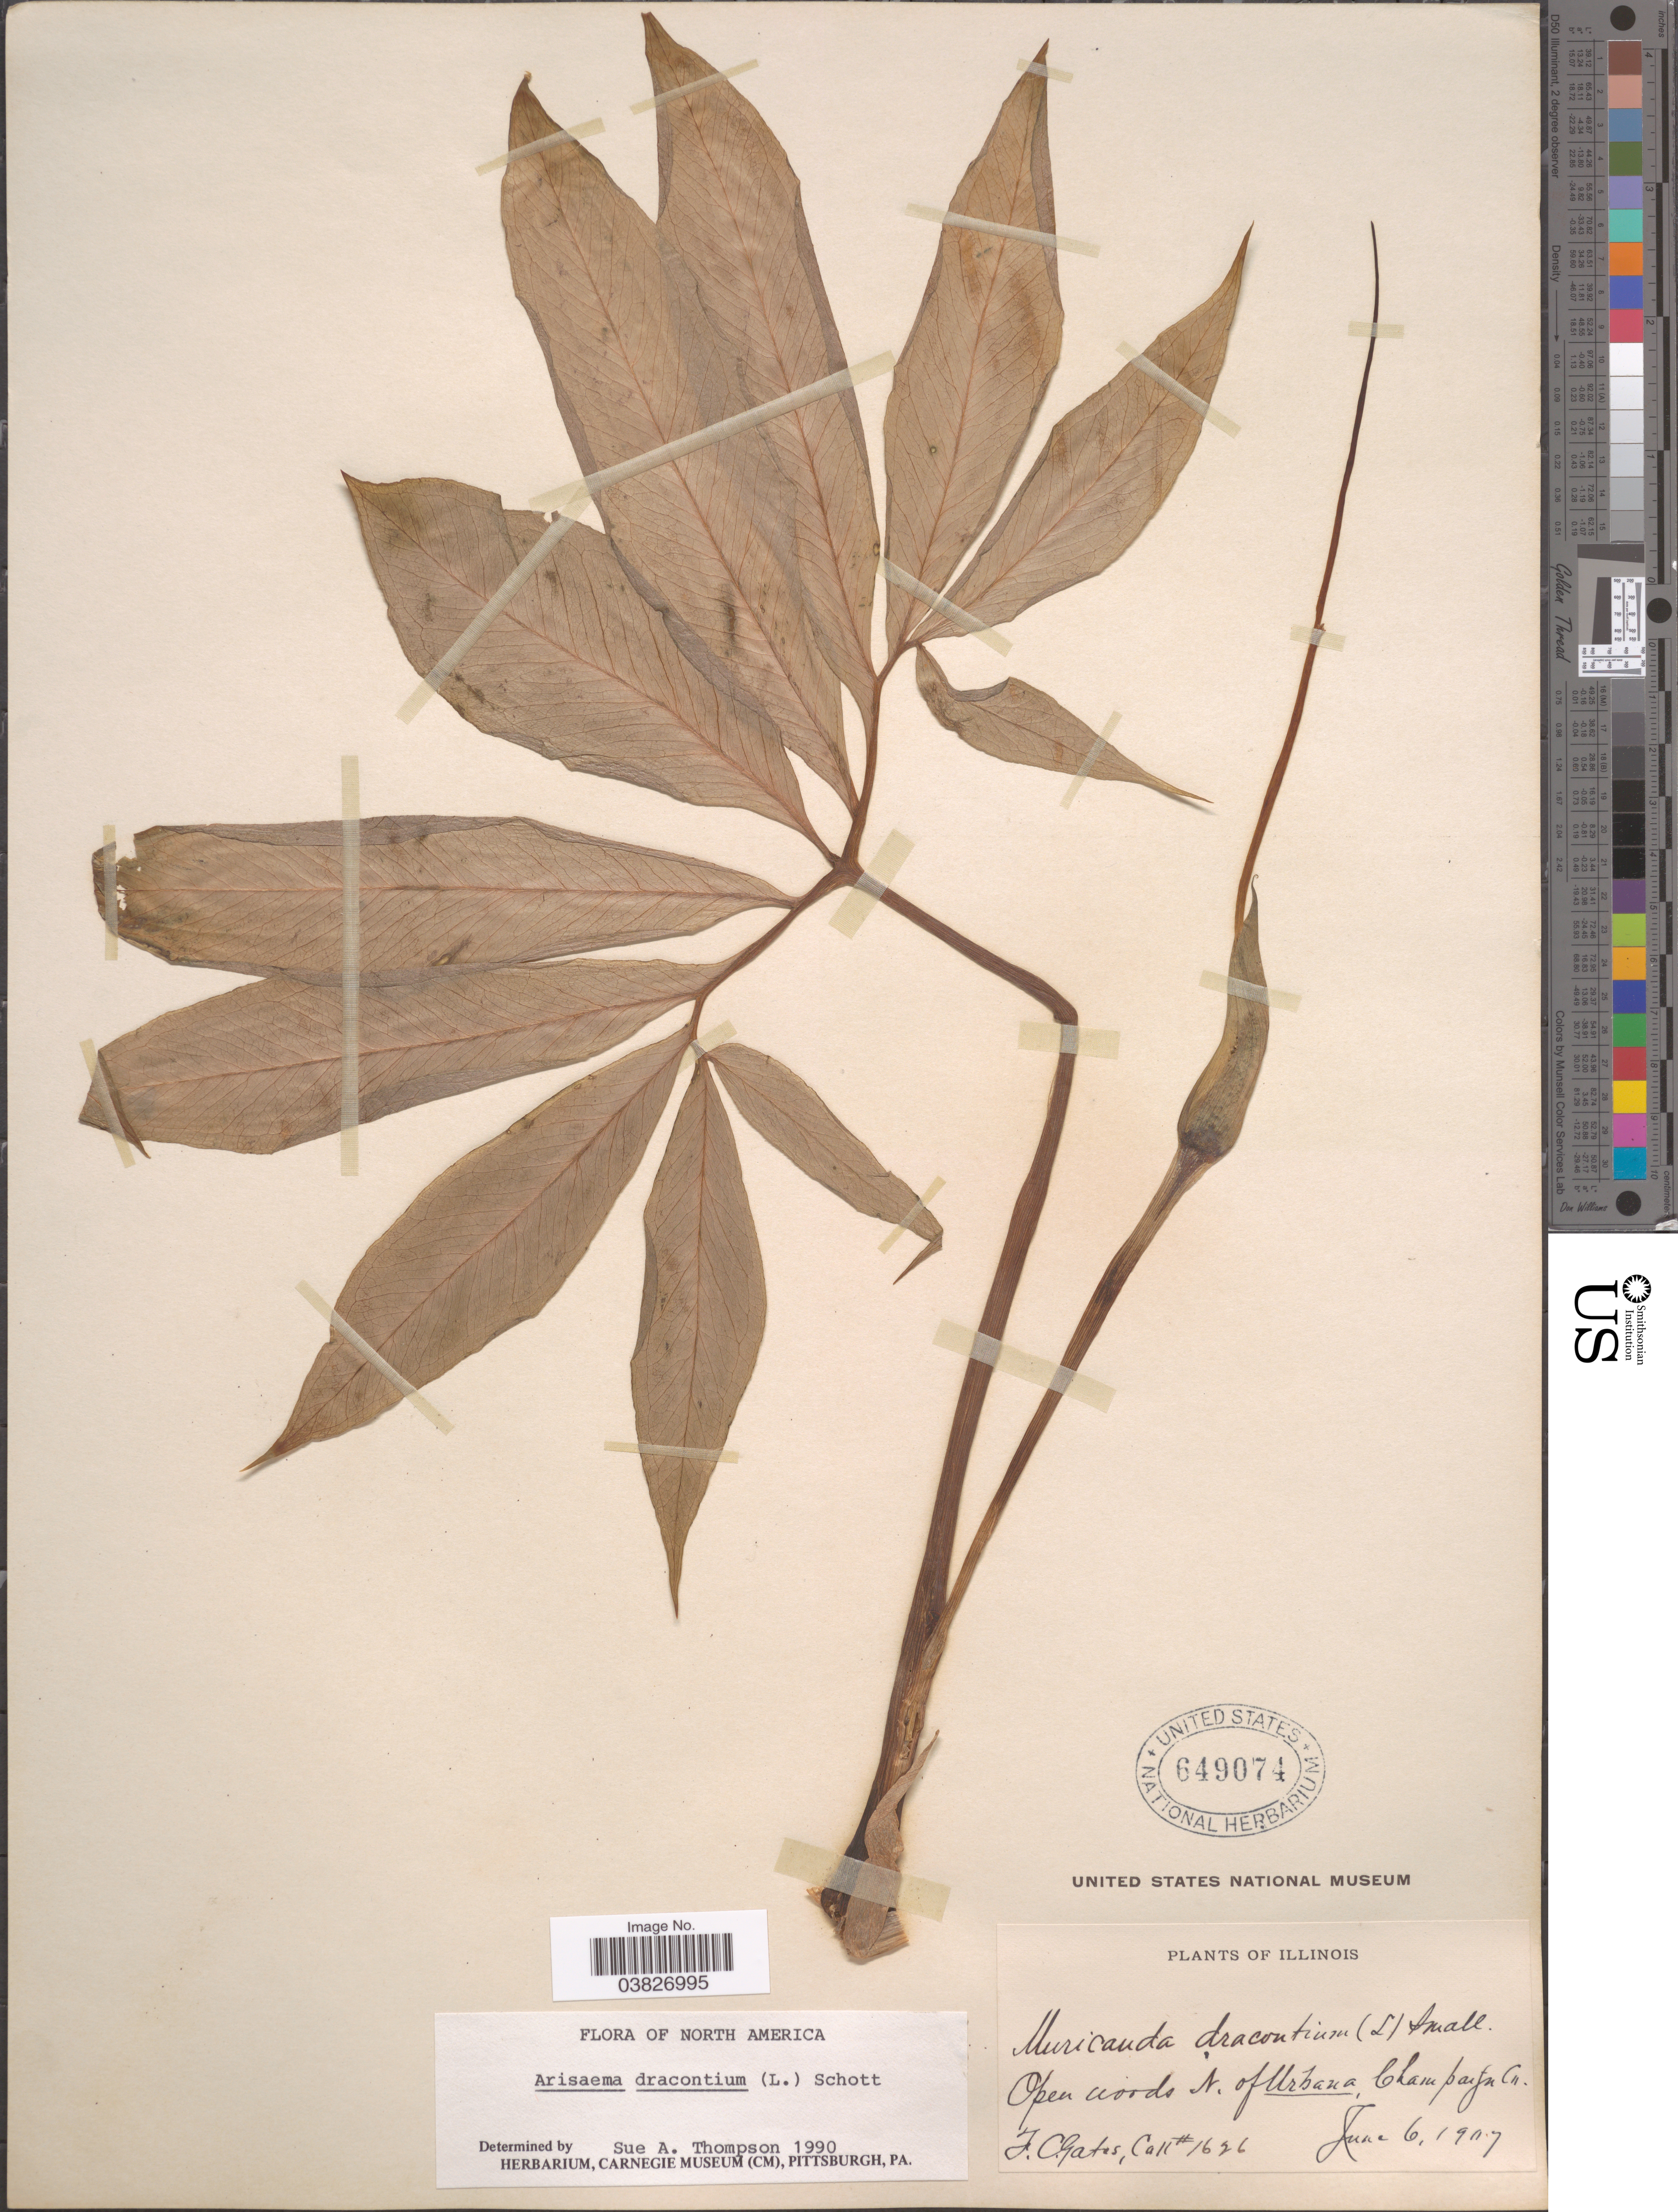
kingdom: Plantae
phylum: Tracheophyta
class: Liliopsida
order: Alismatales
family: Araceae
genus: Arisaema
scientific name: Arisaema dracontium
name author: (L.) Schott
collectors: F. C. Gates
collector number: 1626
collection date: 1907-06-06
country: United States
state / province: Illinois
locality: Open woods N. of Urbana, Champaign Co.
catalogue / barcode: US 649074